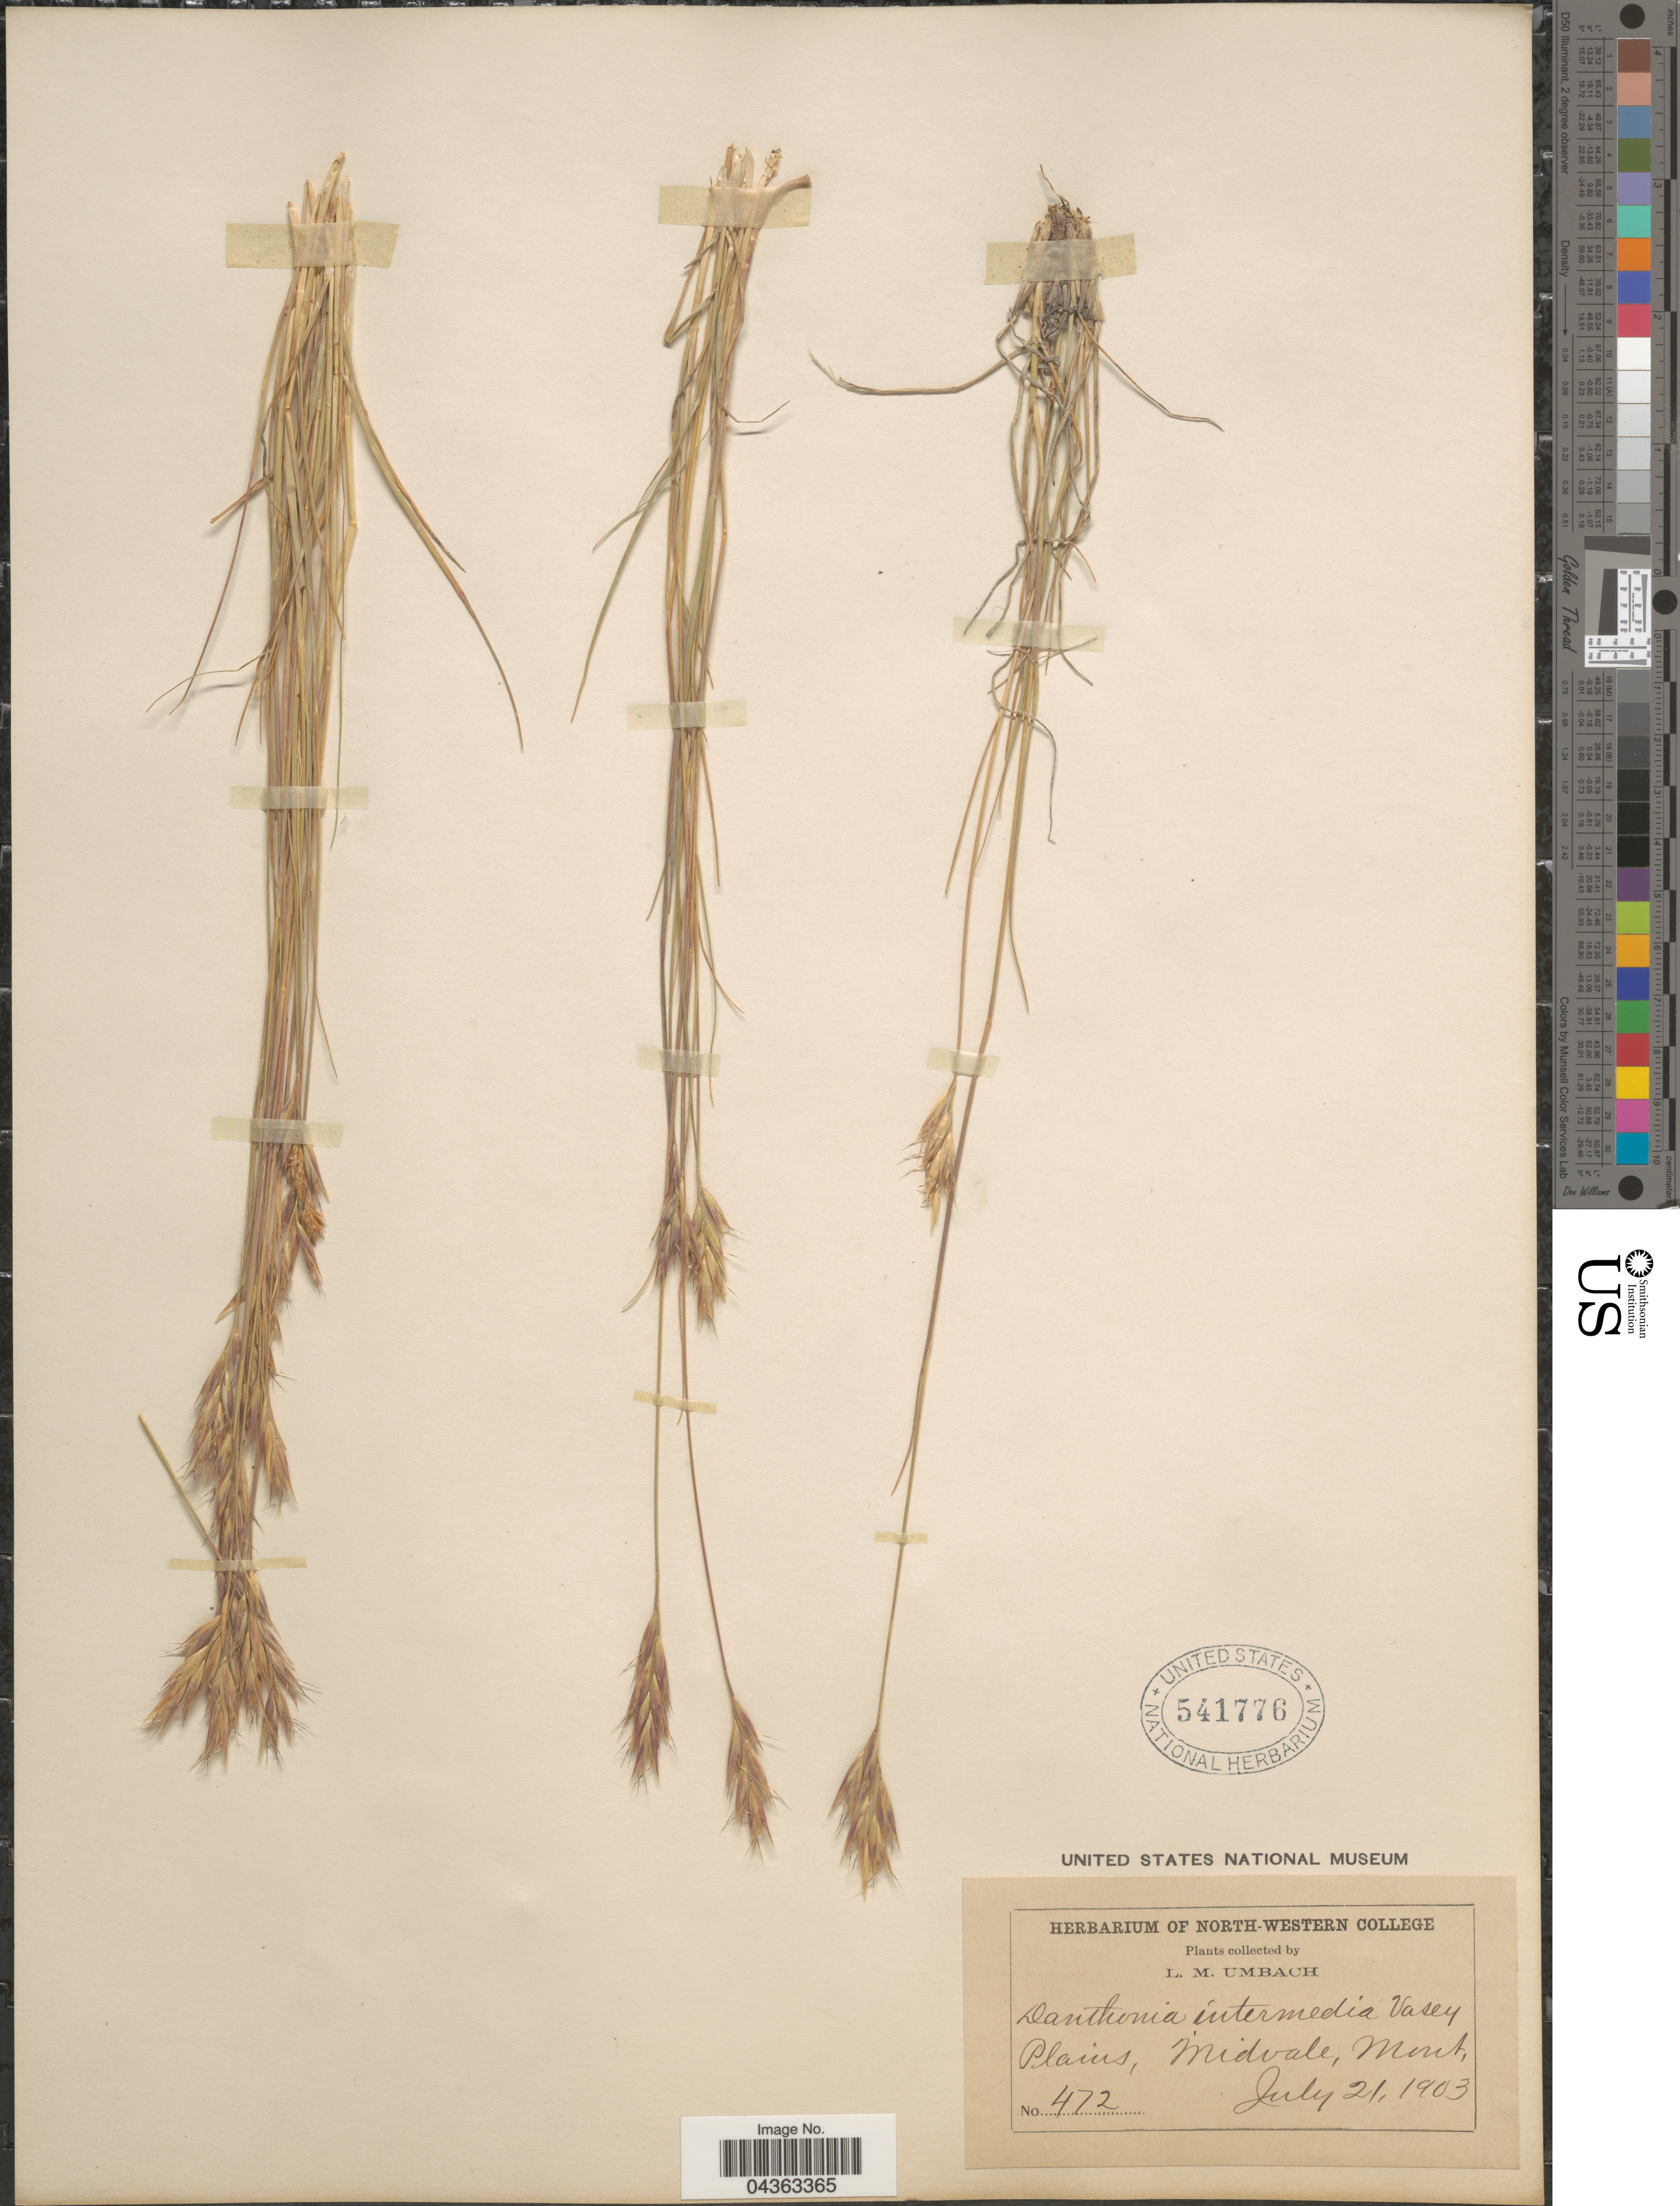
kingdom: Plantae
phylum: Tracheophyta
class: Liliopsida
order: Poales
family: Poaceae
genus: Danthonia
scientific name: Danthonia intermedia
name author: Vasey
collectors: L. M. Umbach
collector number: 472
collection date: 1903-07-21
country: United States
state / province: Montana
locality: Plains, Midvale.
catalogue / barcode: US 541776